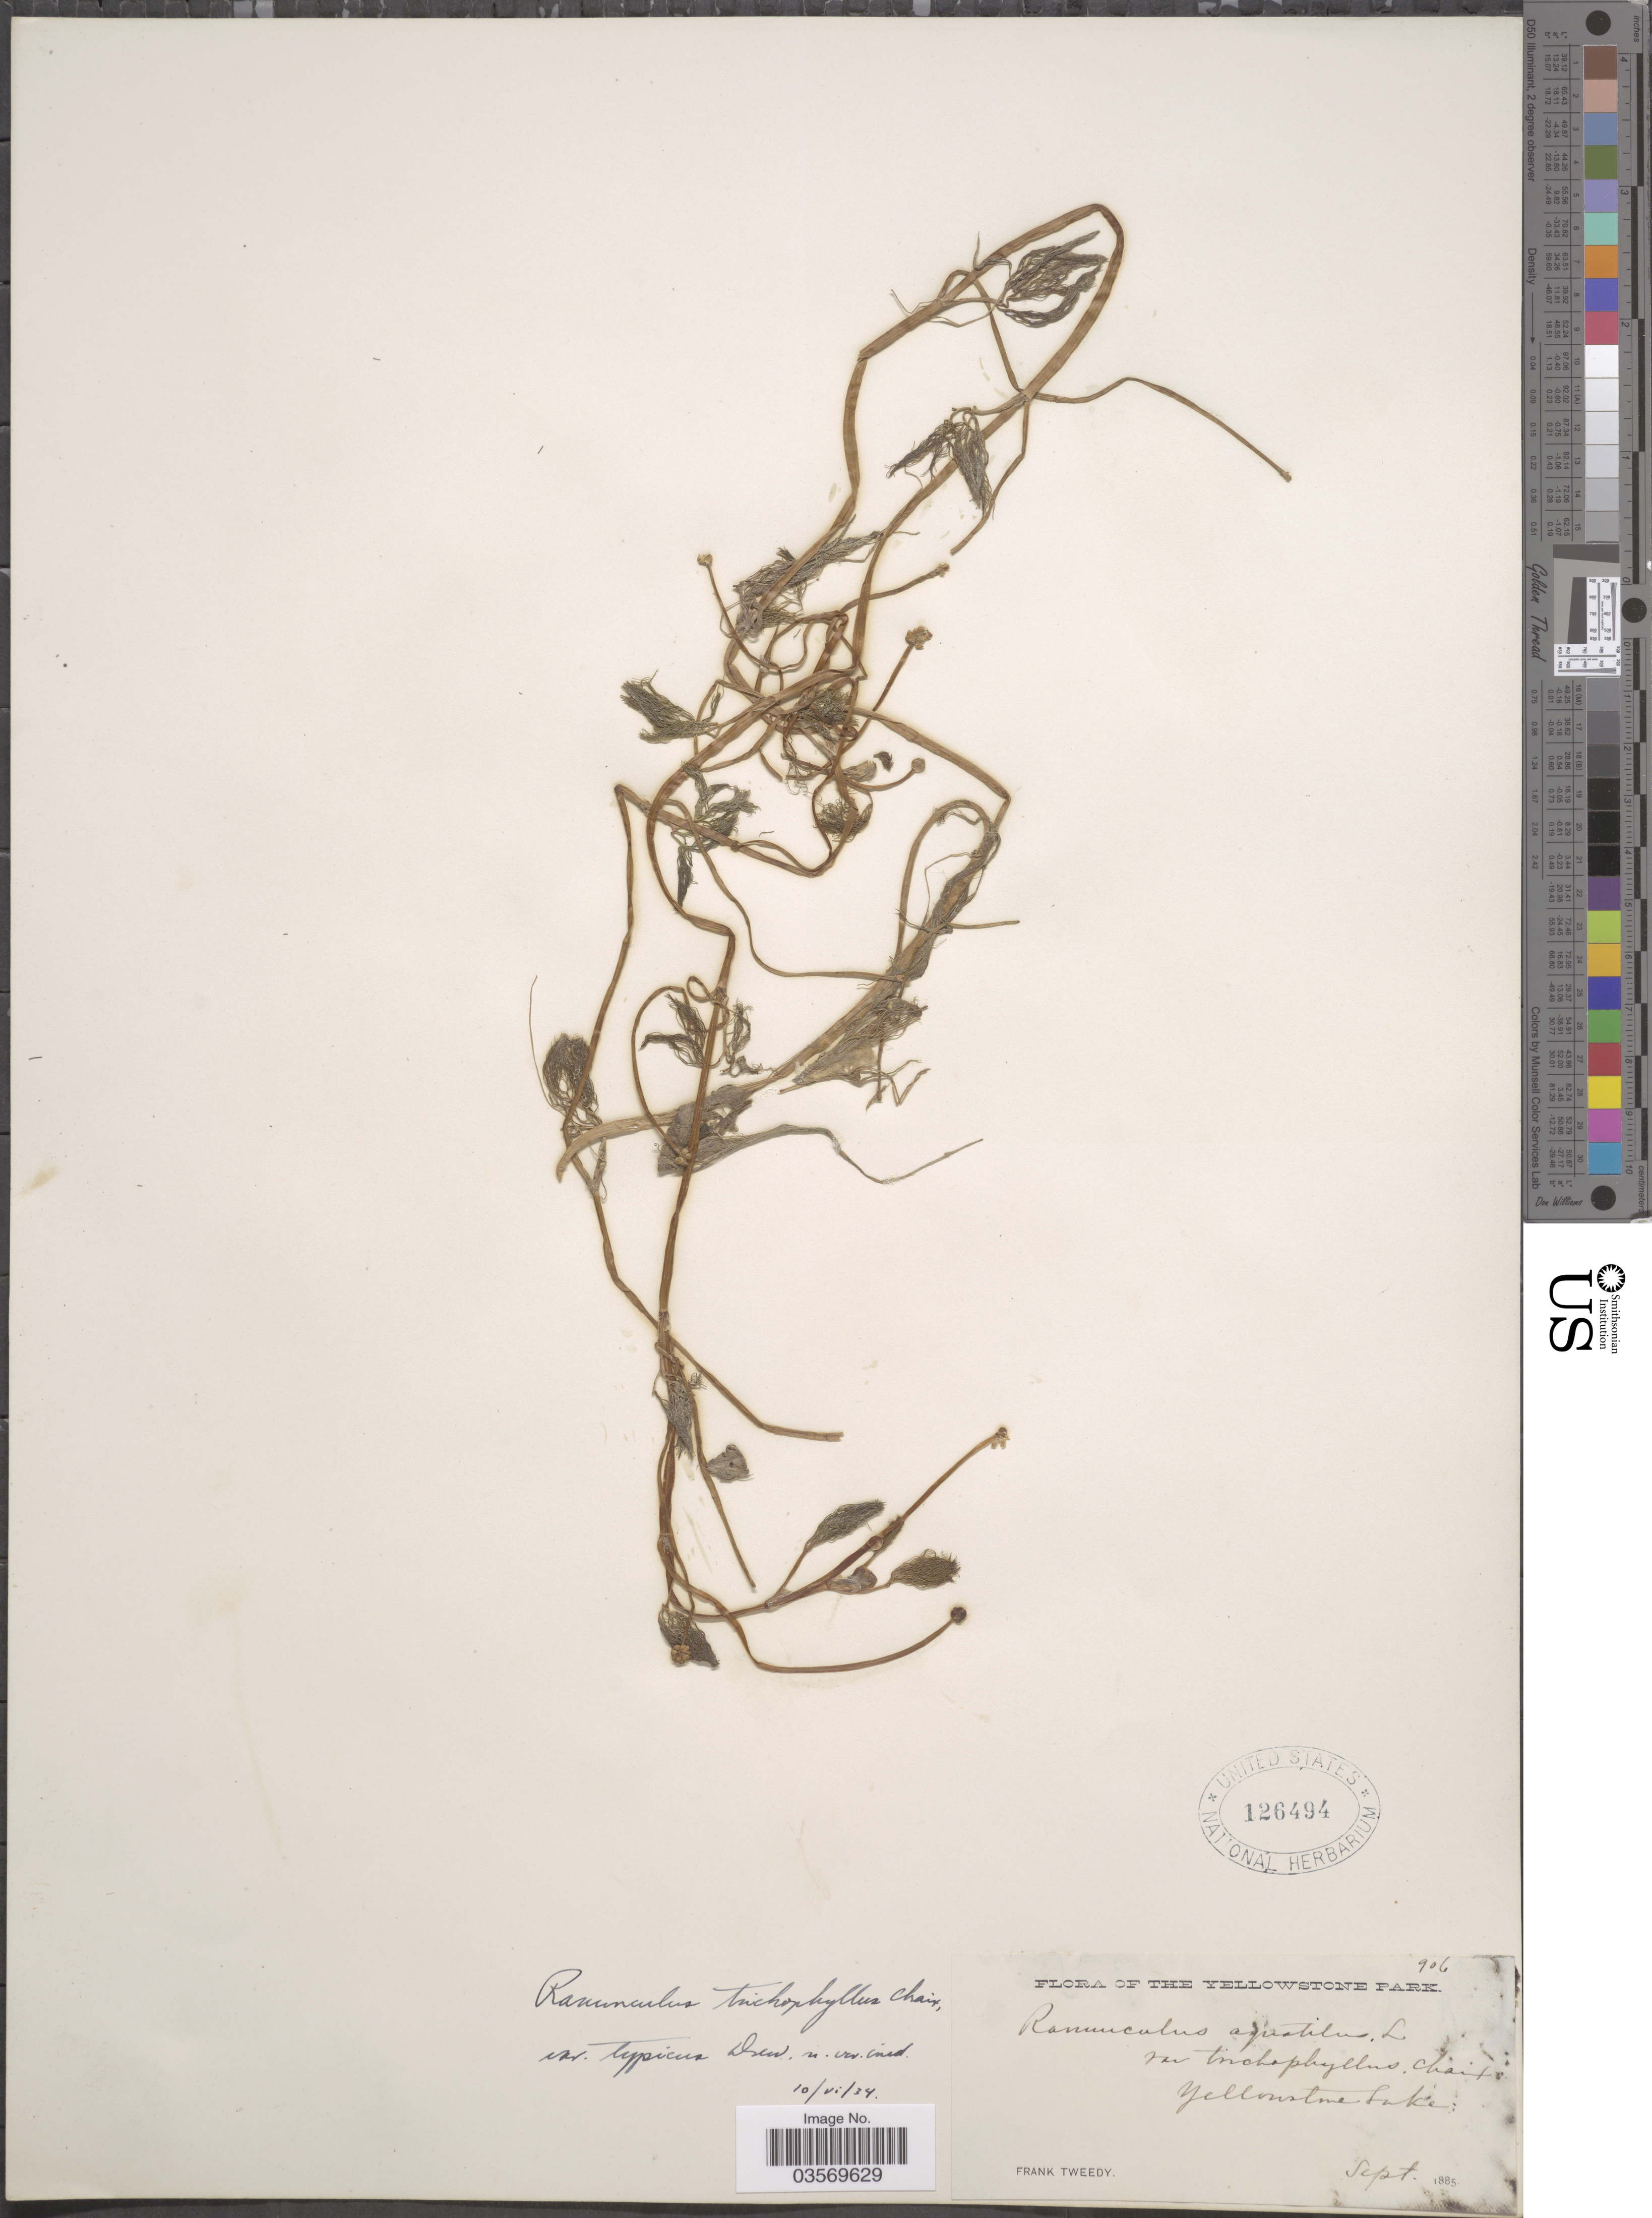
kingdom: Plantae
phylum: Tracheophyta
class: Magnoliopsida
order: Ranunculales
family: Ranunculaceae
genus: Ranunculus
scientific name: Ranunculus trichophyllus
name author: Chaix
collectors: F. Tweedy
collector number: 906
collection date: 1885-09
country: United States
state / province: Wyoming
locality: The Yellowstone Park. Yellowstone Lake.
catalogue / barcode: US 126494